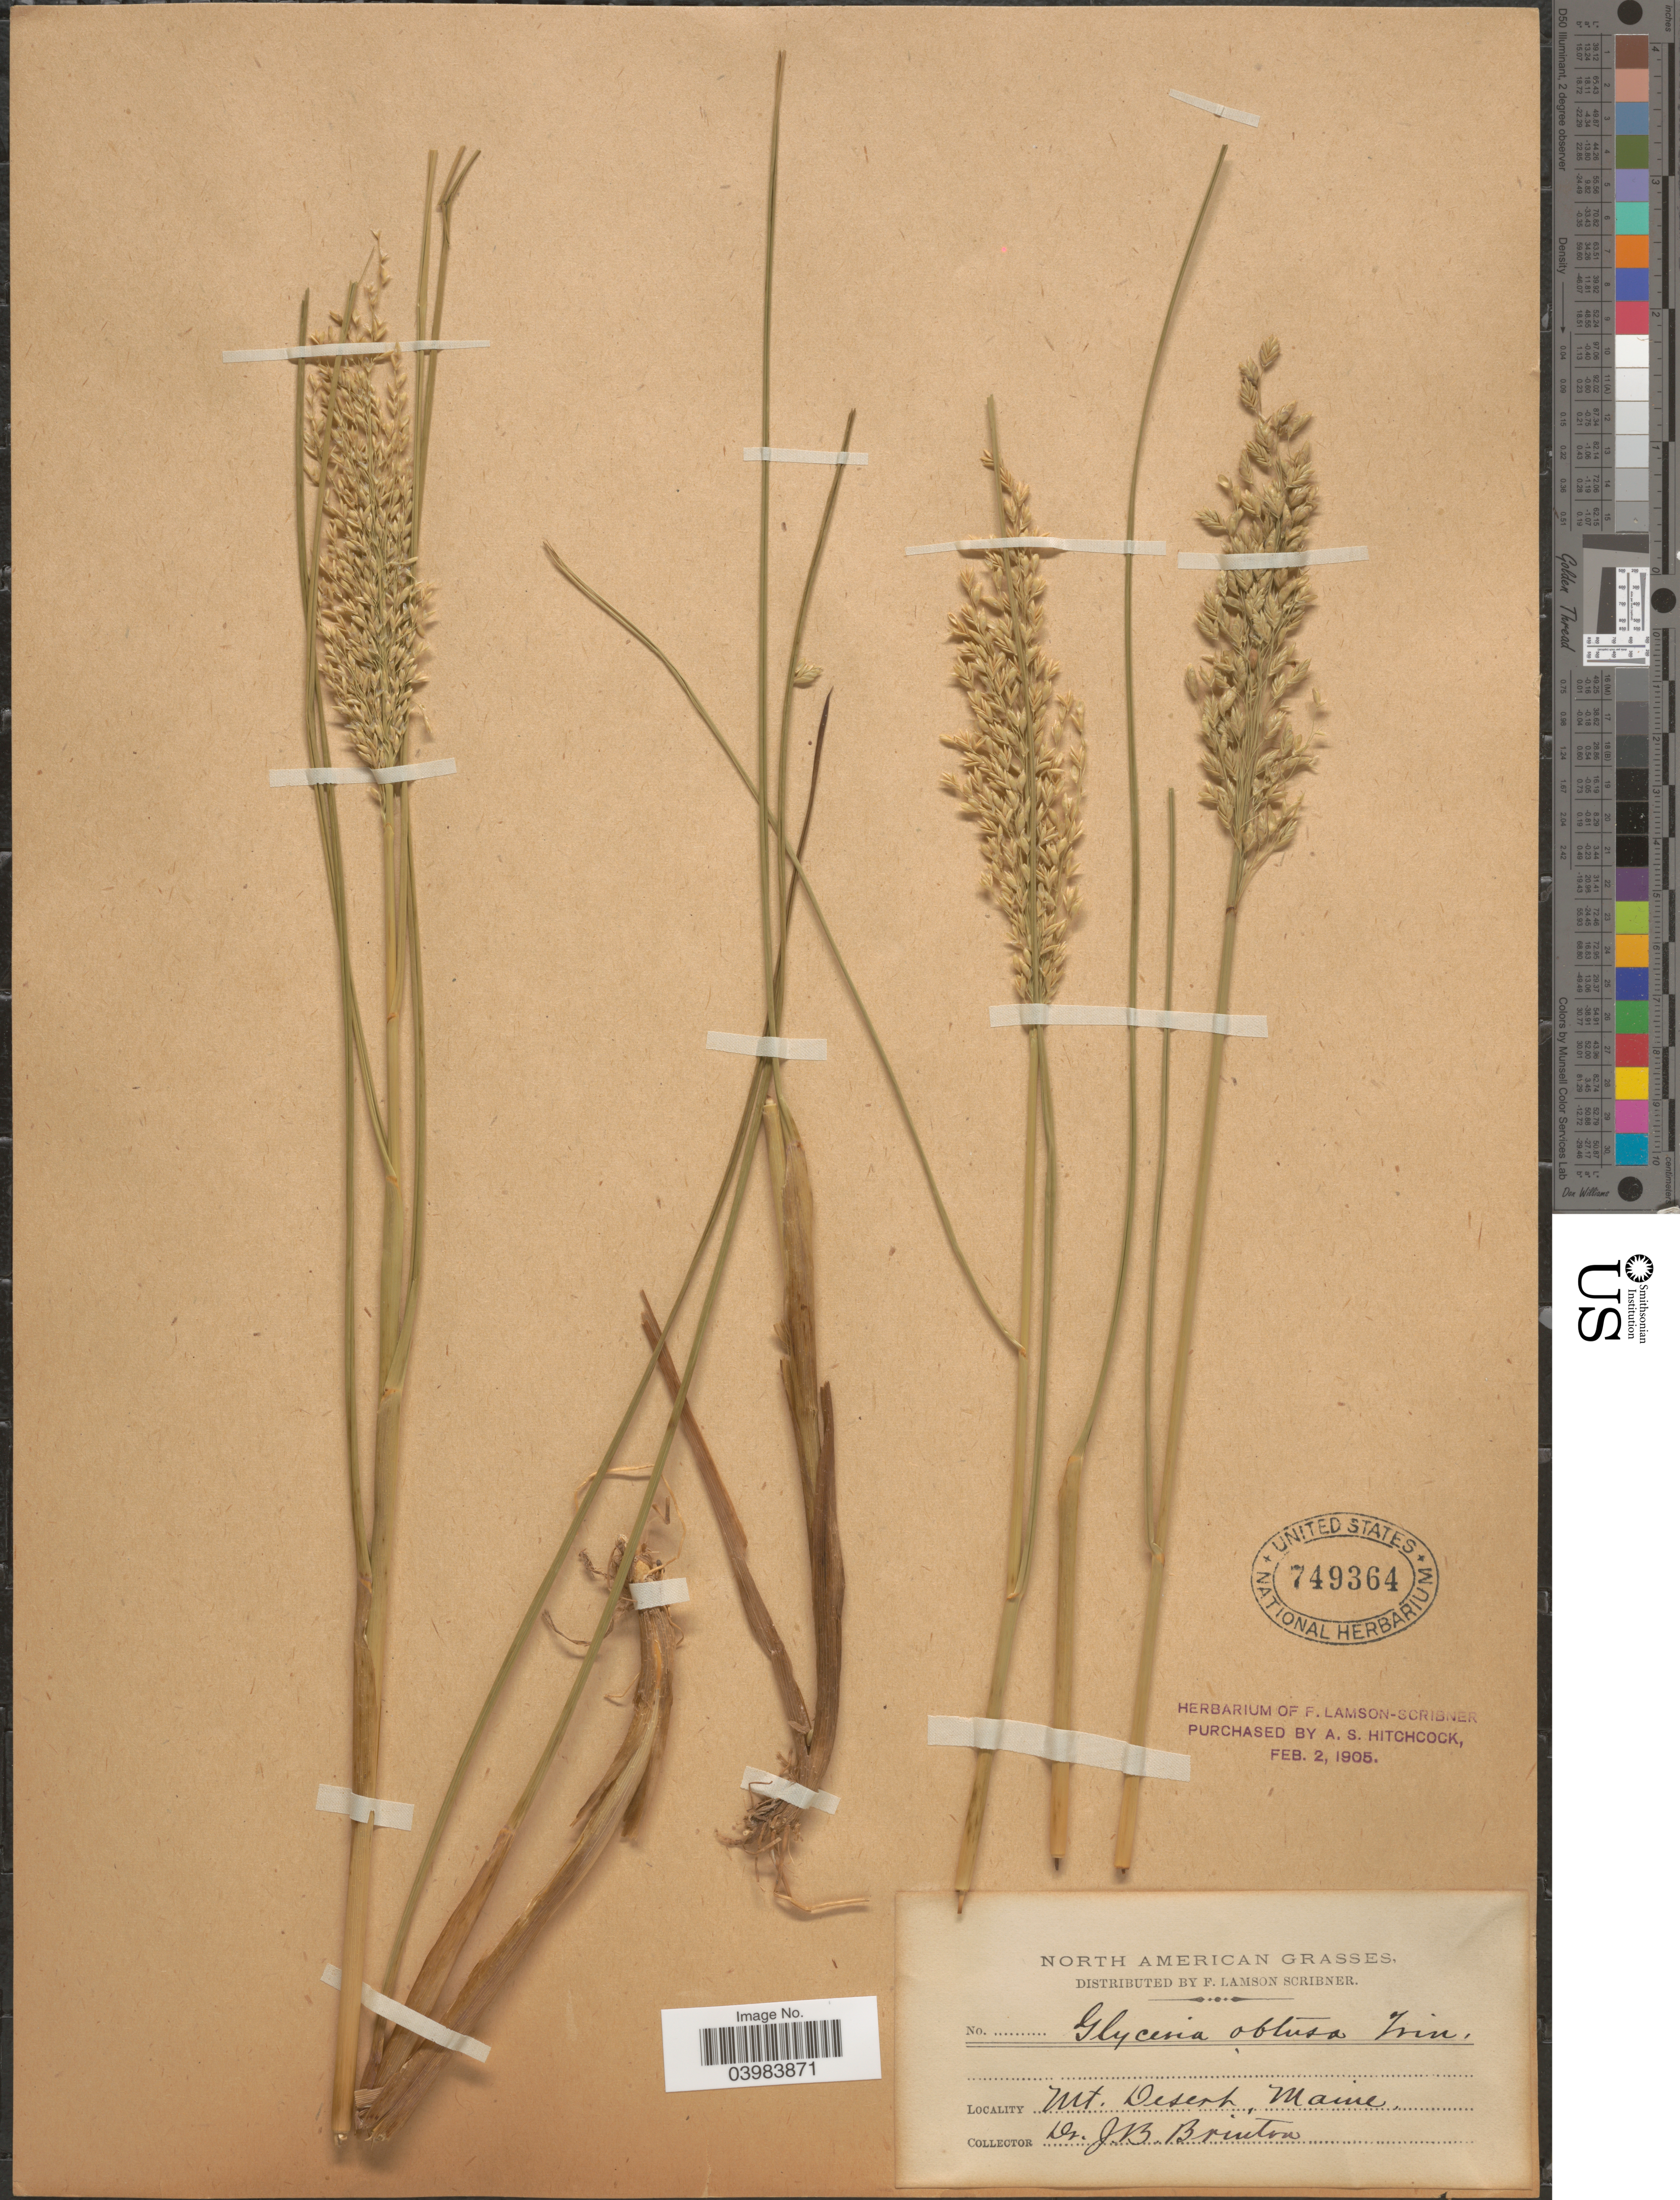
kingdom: Plantae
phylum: Tracheophyta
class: Liliopsida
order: Poales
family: Poaceae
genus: Glyceria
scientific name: Glyceria obtusa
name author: (Muhl.) Trin.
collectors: J. Brinton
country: United States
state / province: Maine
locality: Mt. Desert.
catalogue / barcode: US 749364